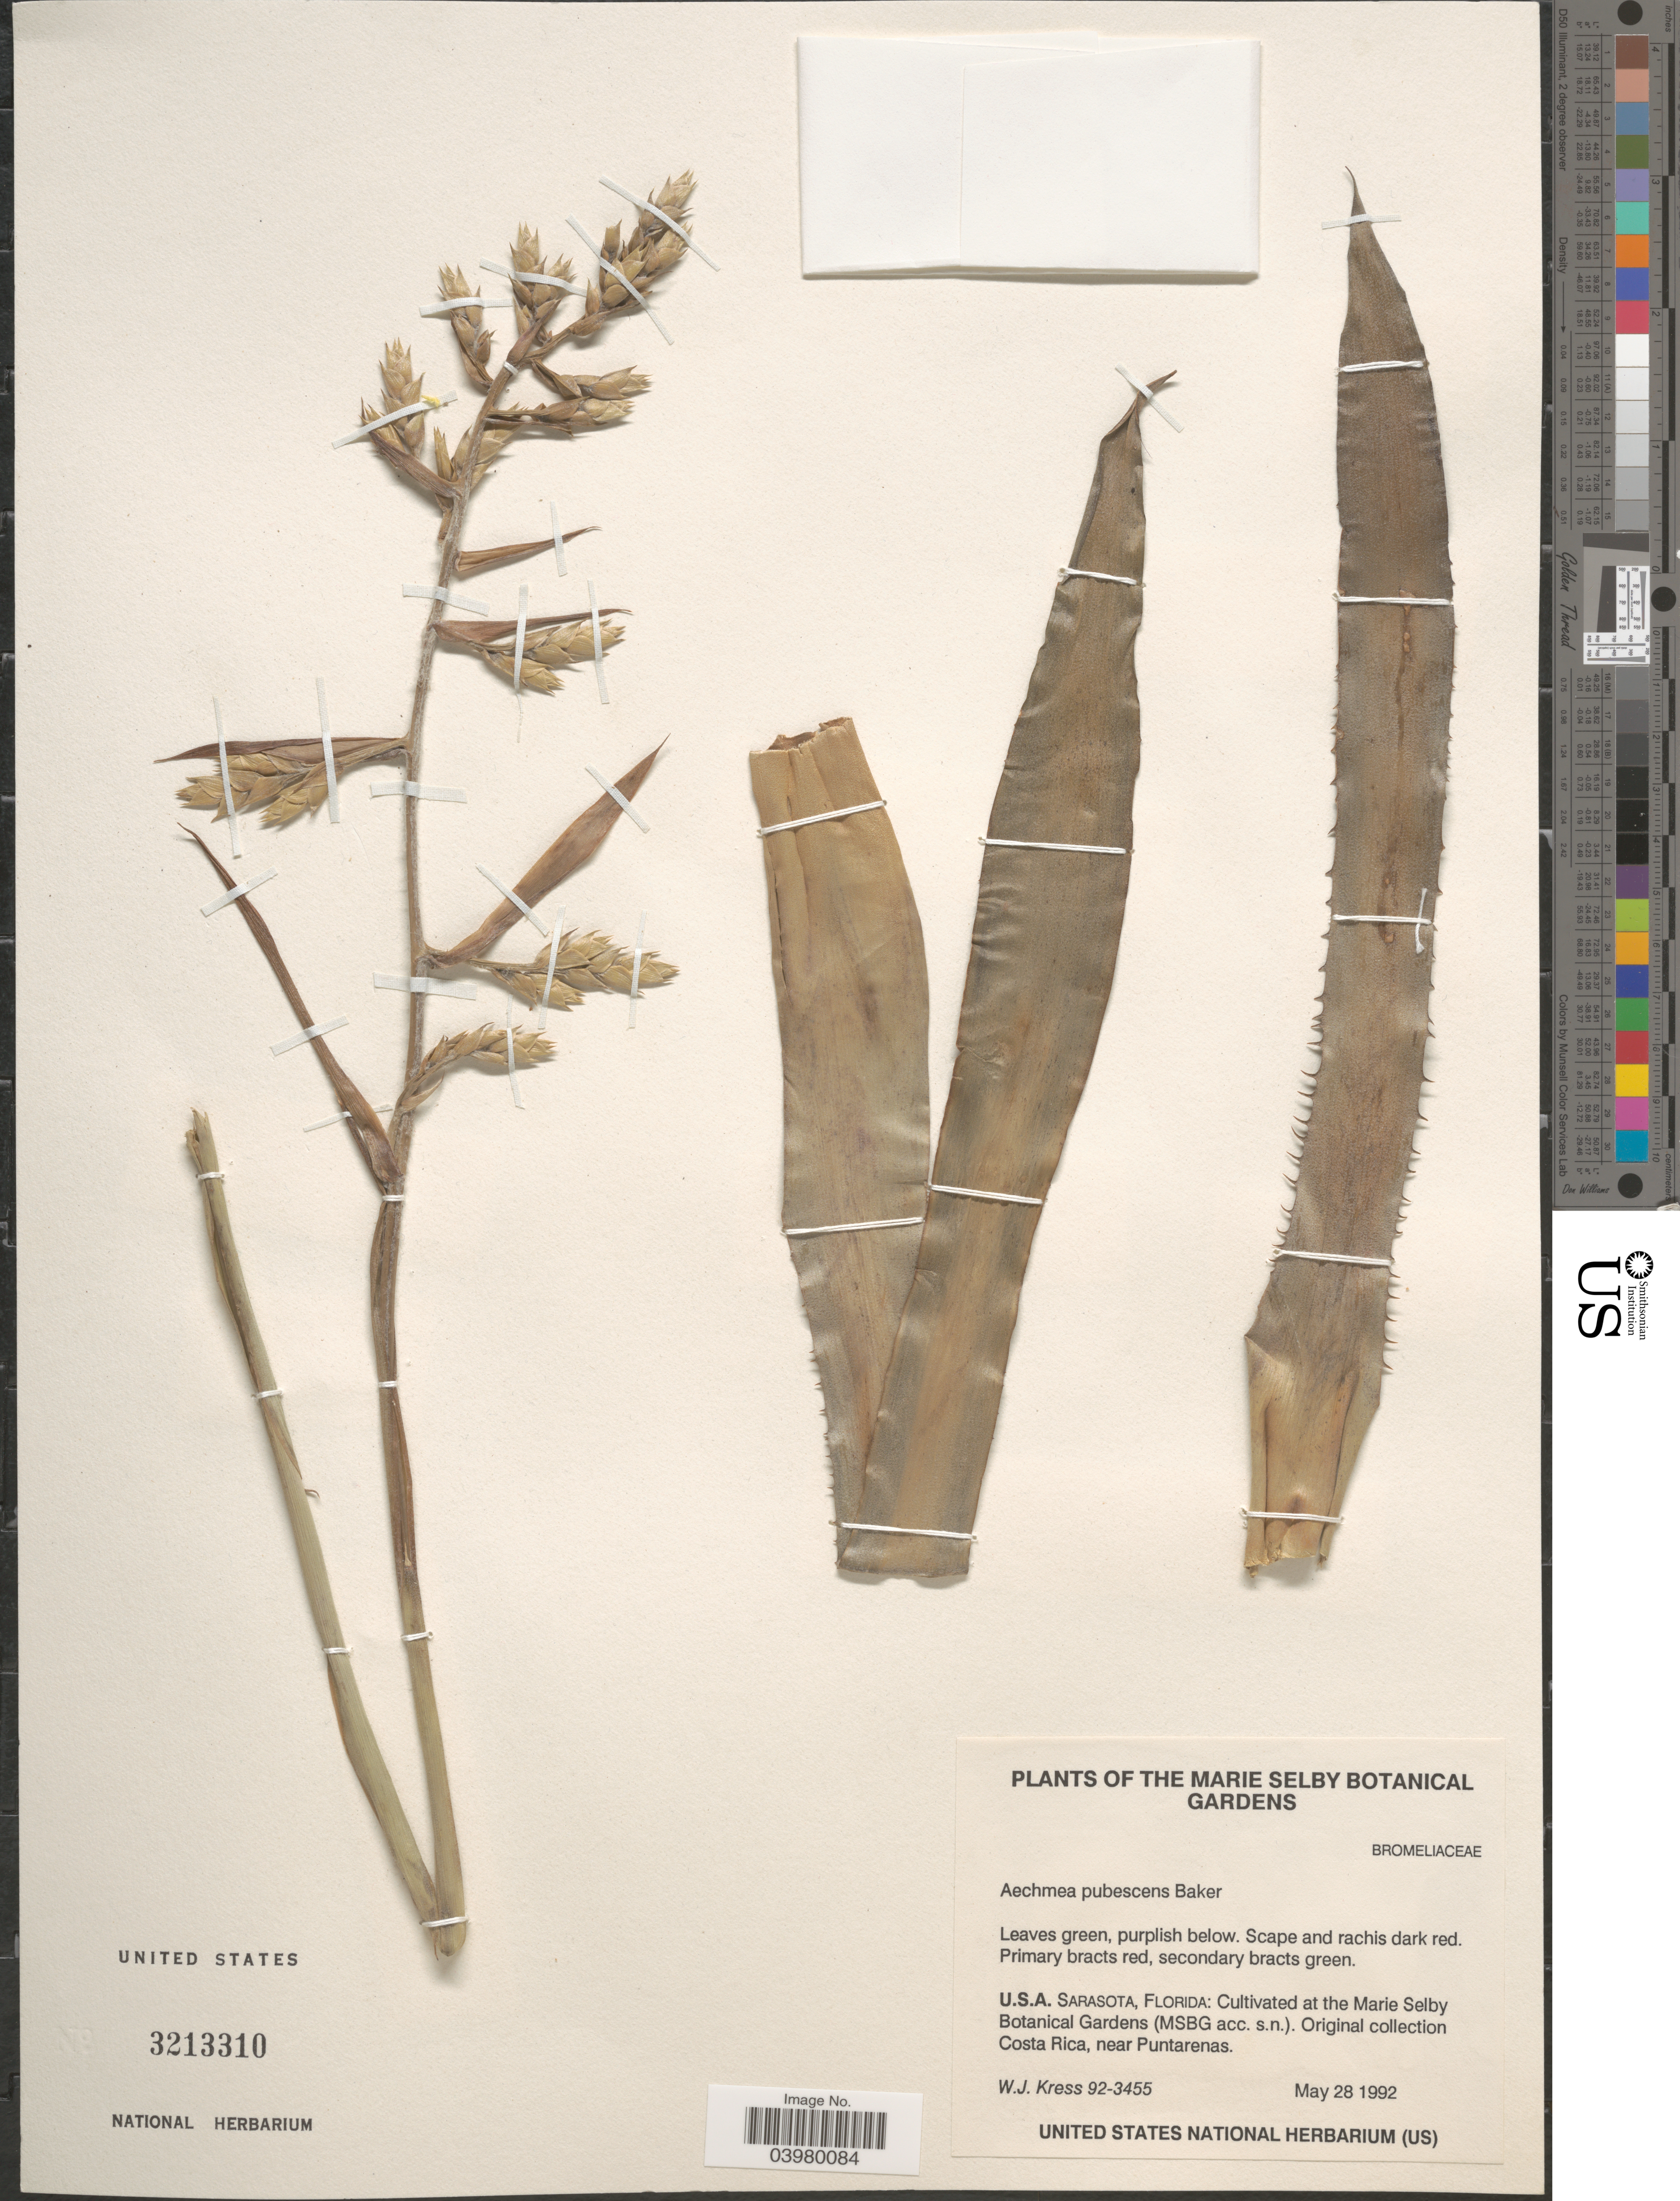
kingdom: Plantae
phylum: Tracheophyta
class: Liliopsida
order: Poales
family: Bromeliaceae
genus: Aechmea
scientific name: Aechmea pubescens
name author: Baker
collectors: W. J. Kress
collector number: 92-3455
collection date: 1992-05-28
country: United States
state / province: Florida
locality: Marie Selby Botanical Gardens.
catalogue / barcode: US 3213310